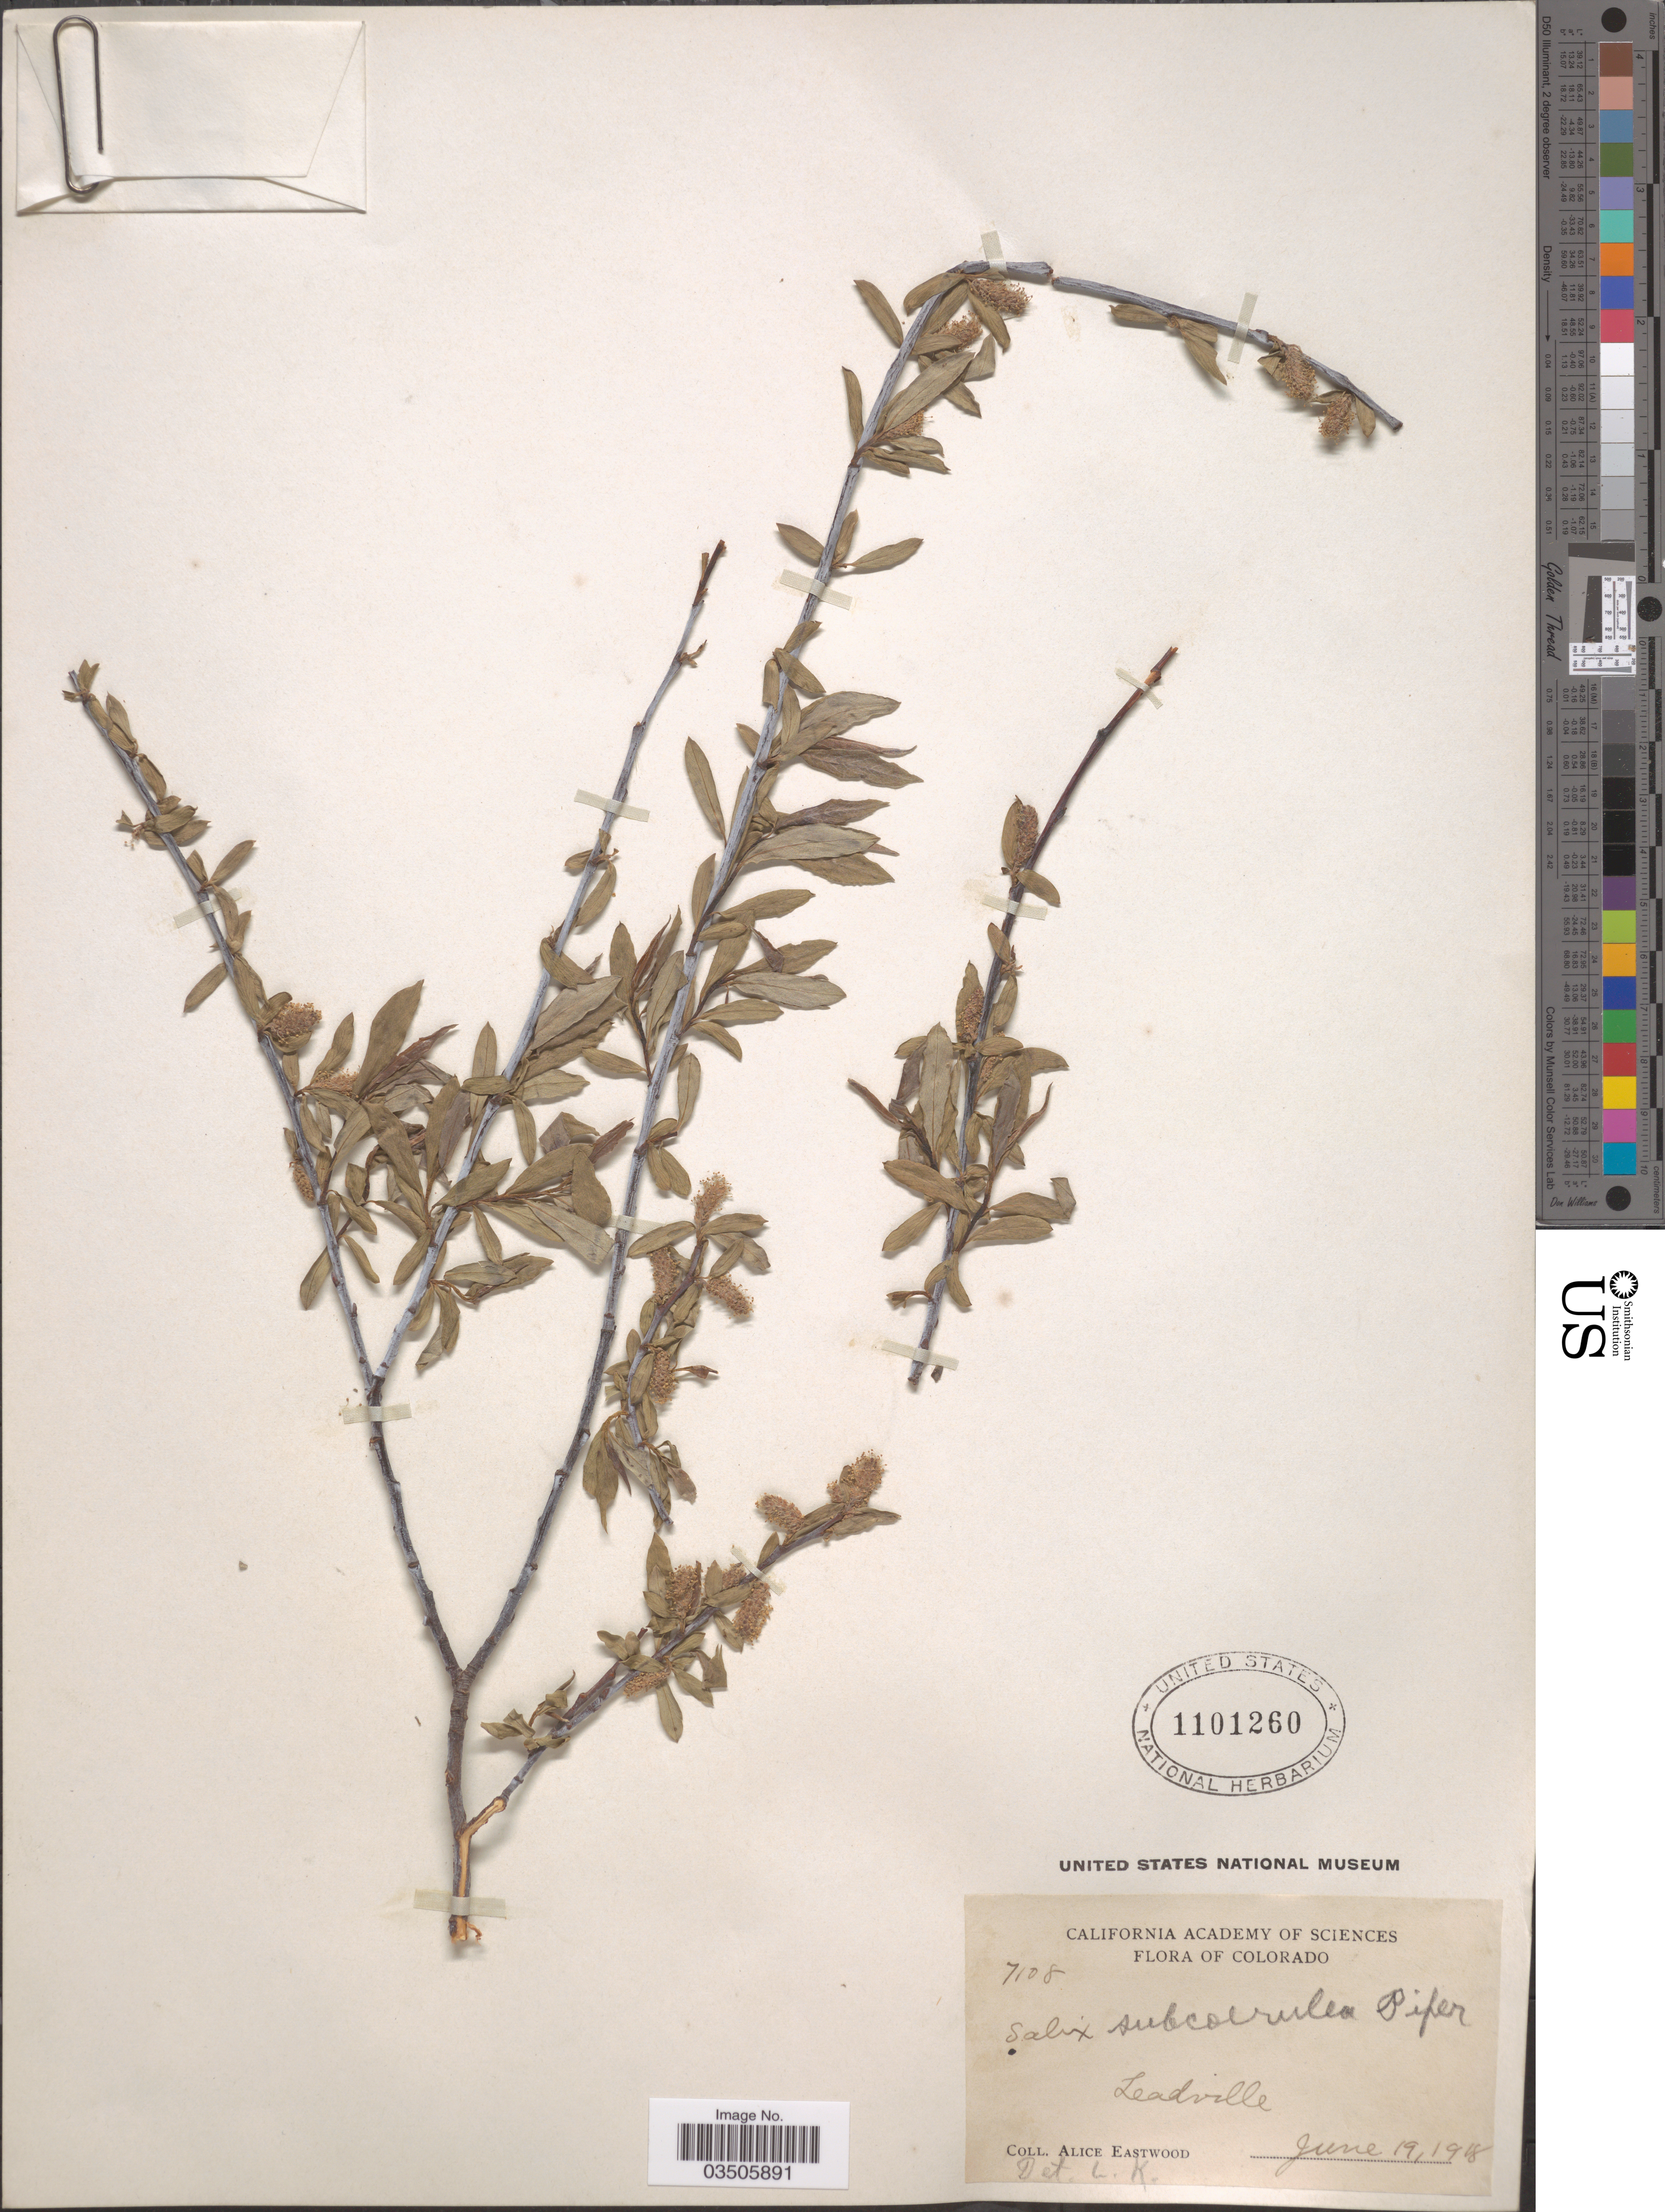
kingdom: Plantae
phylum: Tracheophyta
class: Magnoliopsida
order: Malpighiales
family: Salicaceae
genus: Salix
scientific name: Salix subcoerulea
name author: Piper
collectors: A. Eastwood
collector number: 7108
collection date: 1918-06-19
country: United States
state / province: Colorado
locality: Leadville.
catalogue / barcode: US 1101260